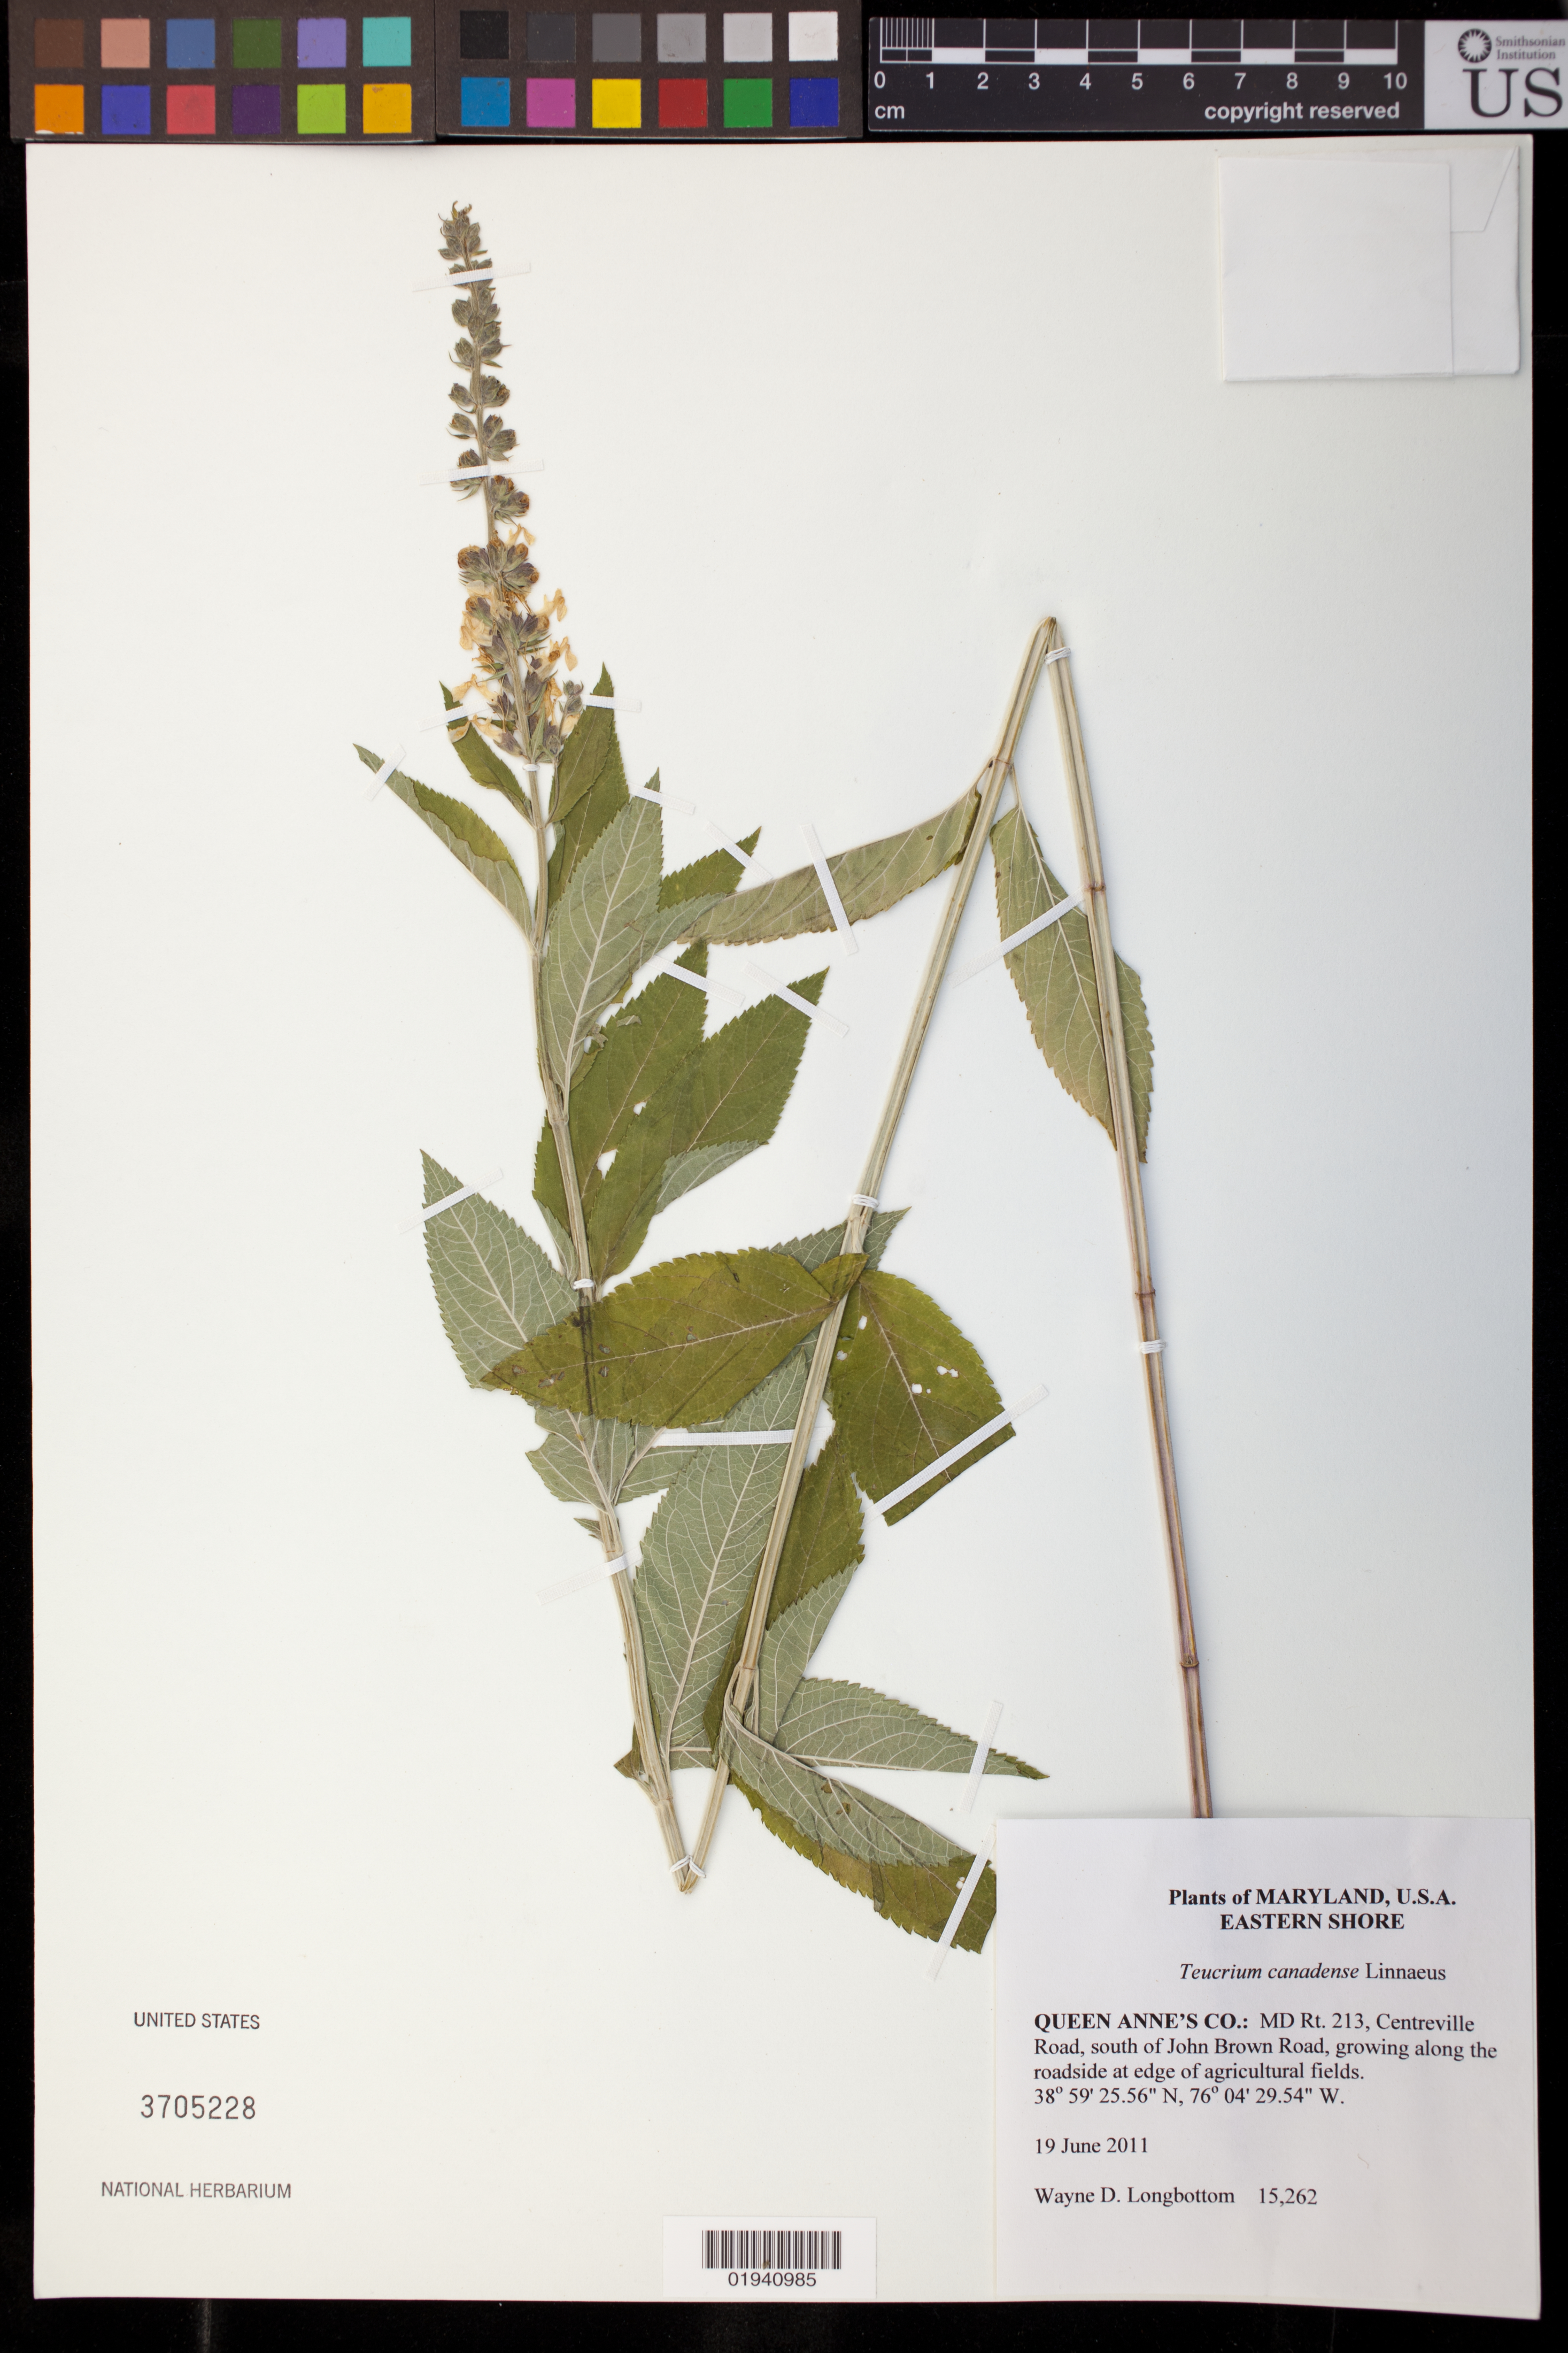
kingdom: Plantae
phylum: Tracheophyta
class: Magnoliopsida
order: Lamiales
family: Lamiaceae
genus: Teucrium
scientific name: Teucrium canadense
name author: L.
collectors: W. D. Longbottom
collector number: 15262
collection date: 2011-06-19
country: United States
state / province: Maryland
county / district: Queen Anne's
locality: MR Rt. 213, Centreville Road, south of John Brown Road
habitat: growing along the roadside at edge of agricultural fields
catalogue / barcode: US 3705228